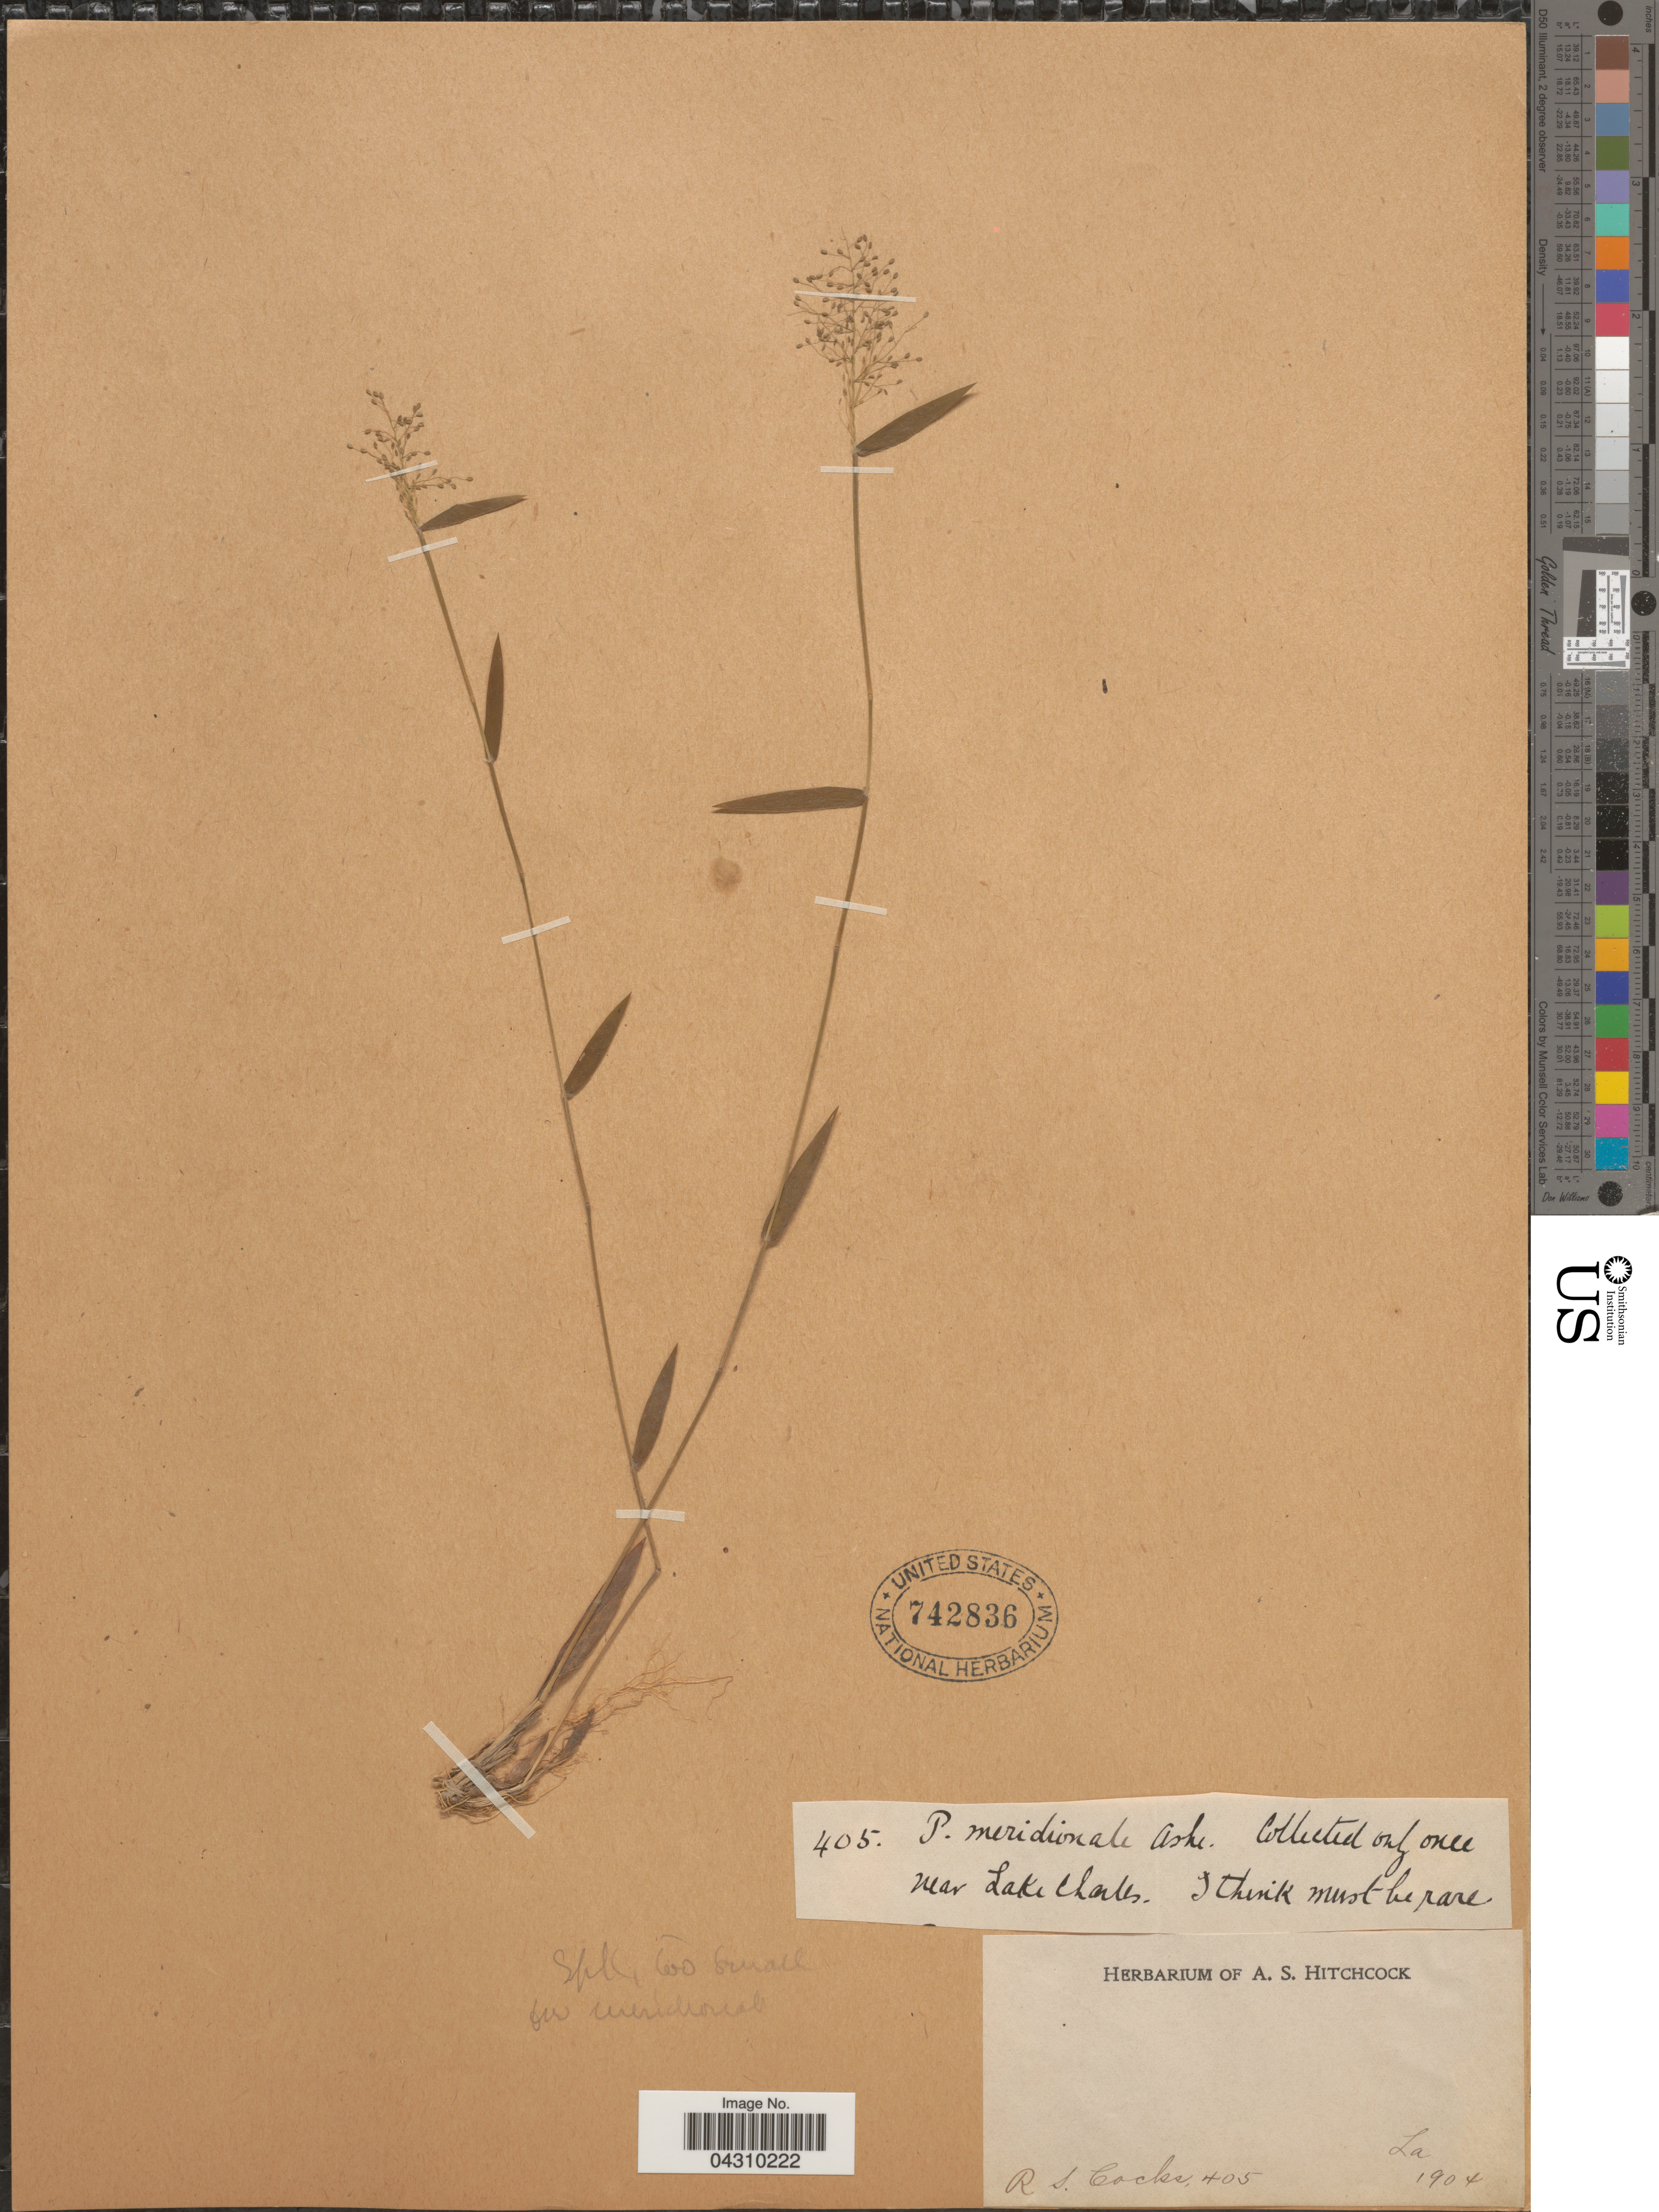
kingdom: Plantae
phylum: Tracheophyta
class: Liliopsida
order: Poales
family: Poaceae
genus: Dichanthelium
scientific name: Dichanthelium acuminatum var. acuminatum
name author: (Sw.) Gould & C.A. Clark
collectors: R. Cocks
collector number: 405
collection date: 1904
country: United States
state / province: Louisiana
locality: Near Lake Charles.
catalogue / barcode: US 742836